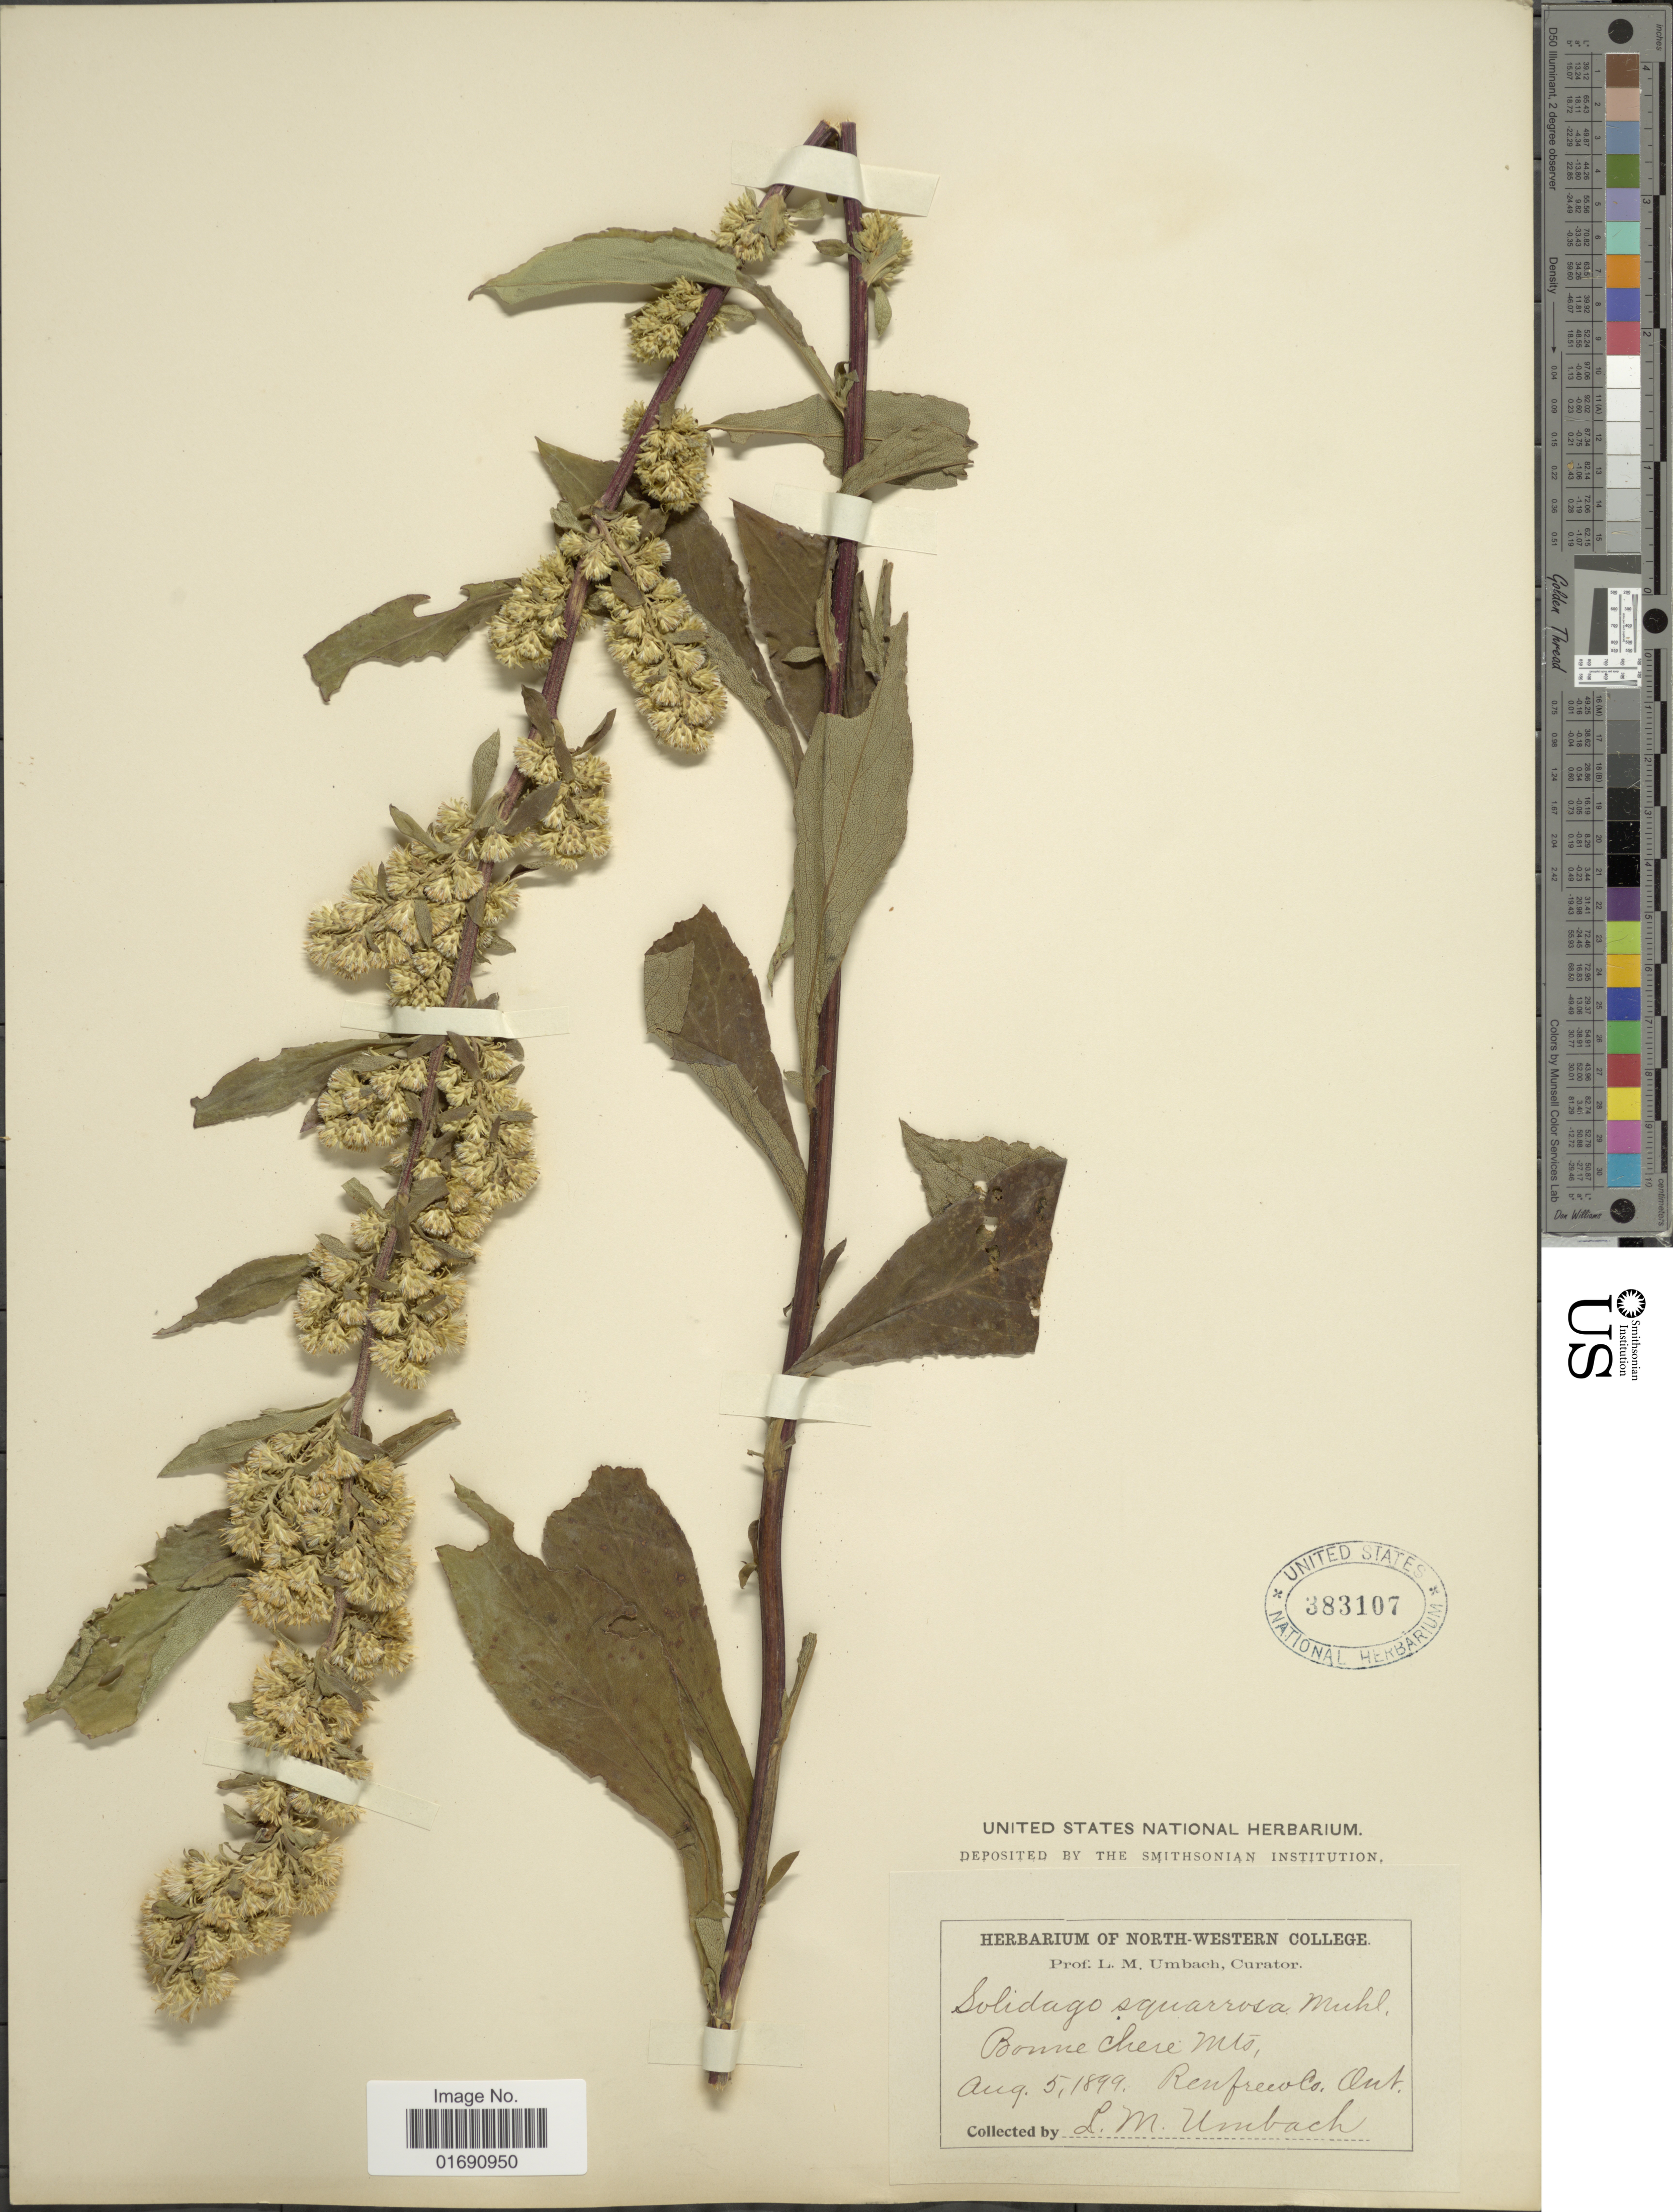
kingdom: Plantae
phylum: Tracheophyta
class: Magnoliopsida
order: Asterales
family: Asteraceae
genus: Solidago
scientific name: Solidago squarrosa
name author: Muhl.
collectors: L. M. Umbach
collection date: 1899-08-05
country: Canada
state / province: Ontario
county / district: Renfrew Co.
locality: Bonnechere Mts.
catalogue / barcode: US 383107